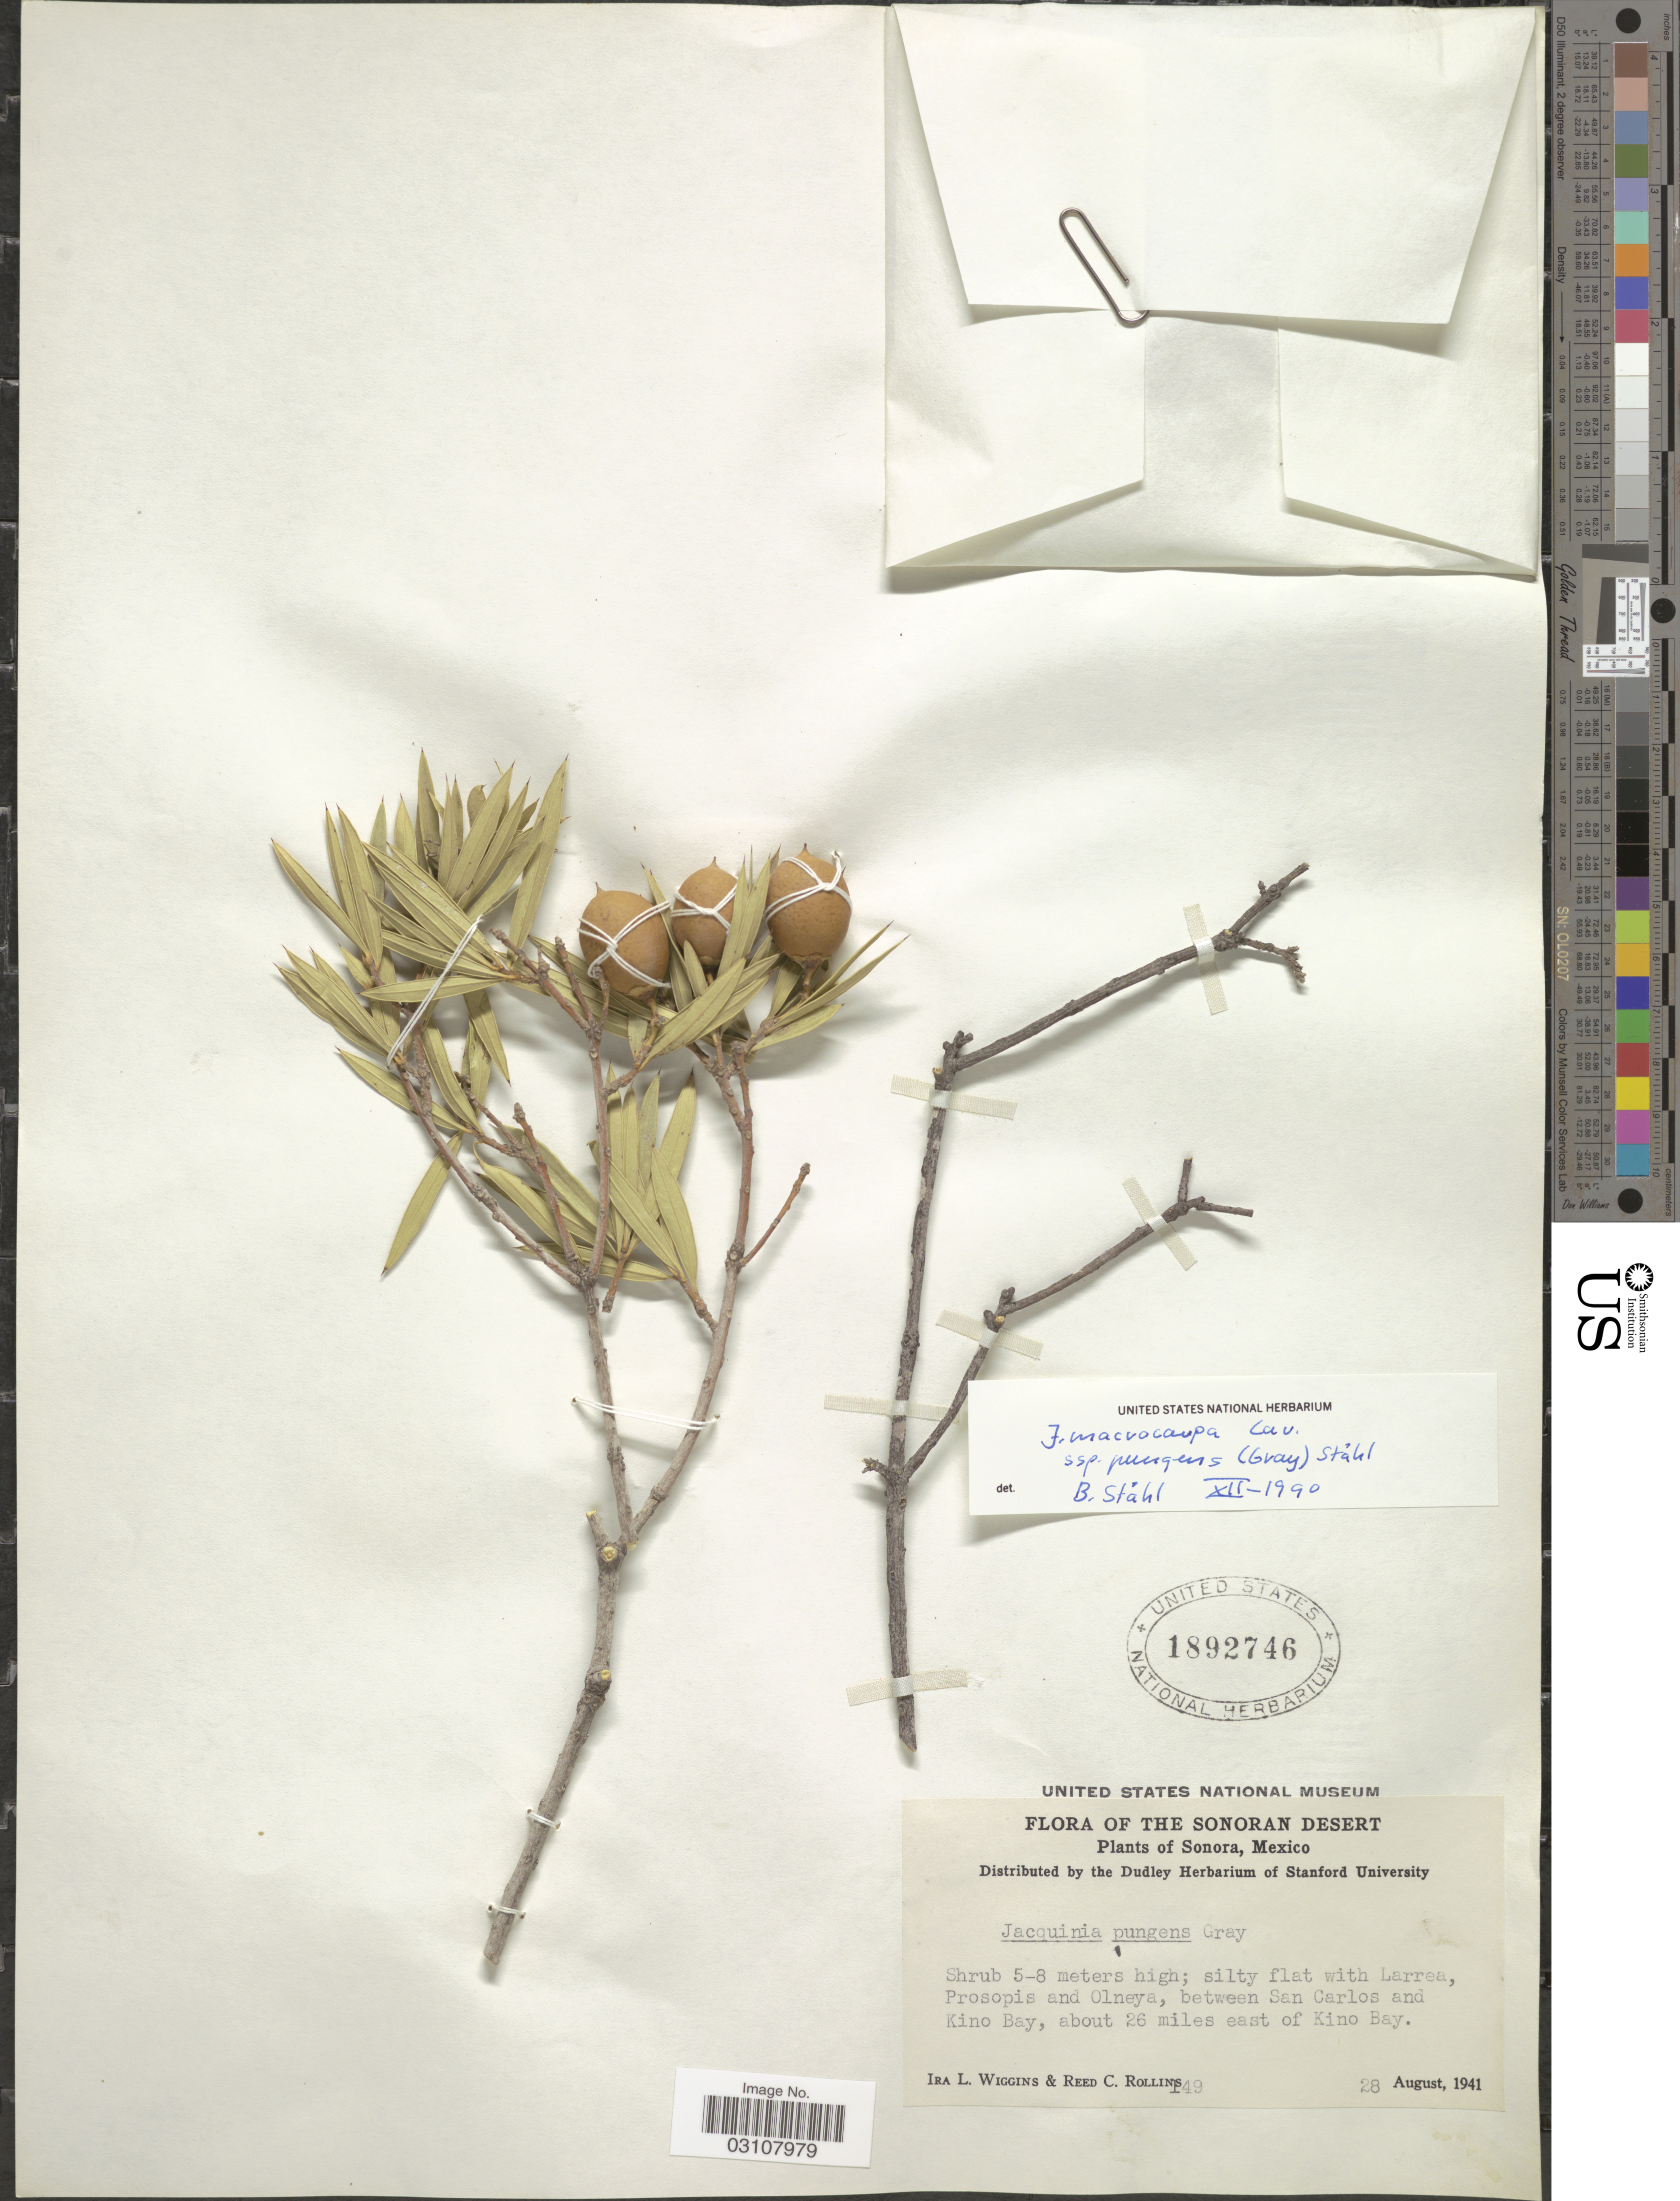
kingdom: Plantae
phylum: Tracheophyta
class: Magnoliopsida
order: Ericales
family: Primulaceae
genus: Jacquinia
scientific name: Jacquinia macrocarpa subsp. pungens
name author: Cav.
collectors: I. L. Wiggins & R. C. Rollins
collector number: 149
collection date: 1941-08-28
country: Mexico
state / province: Sonora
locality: Sonoran Desert. Between San Carlos and Kino Bay, about 26 miles east of Kino Bay.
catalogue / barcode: US 1892746